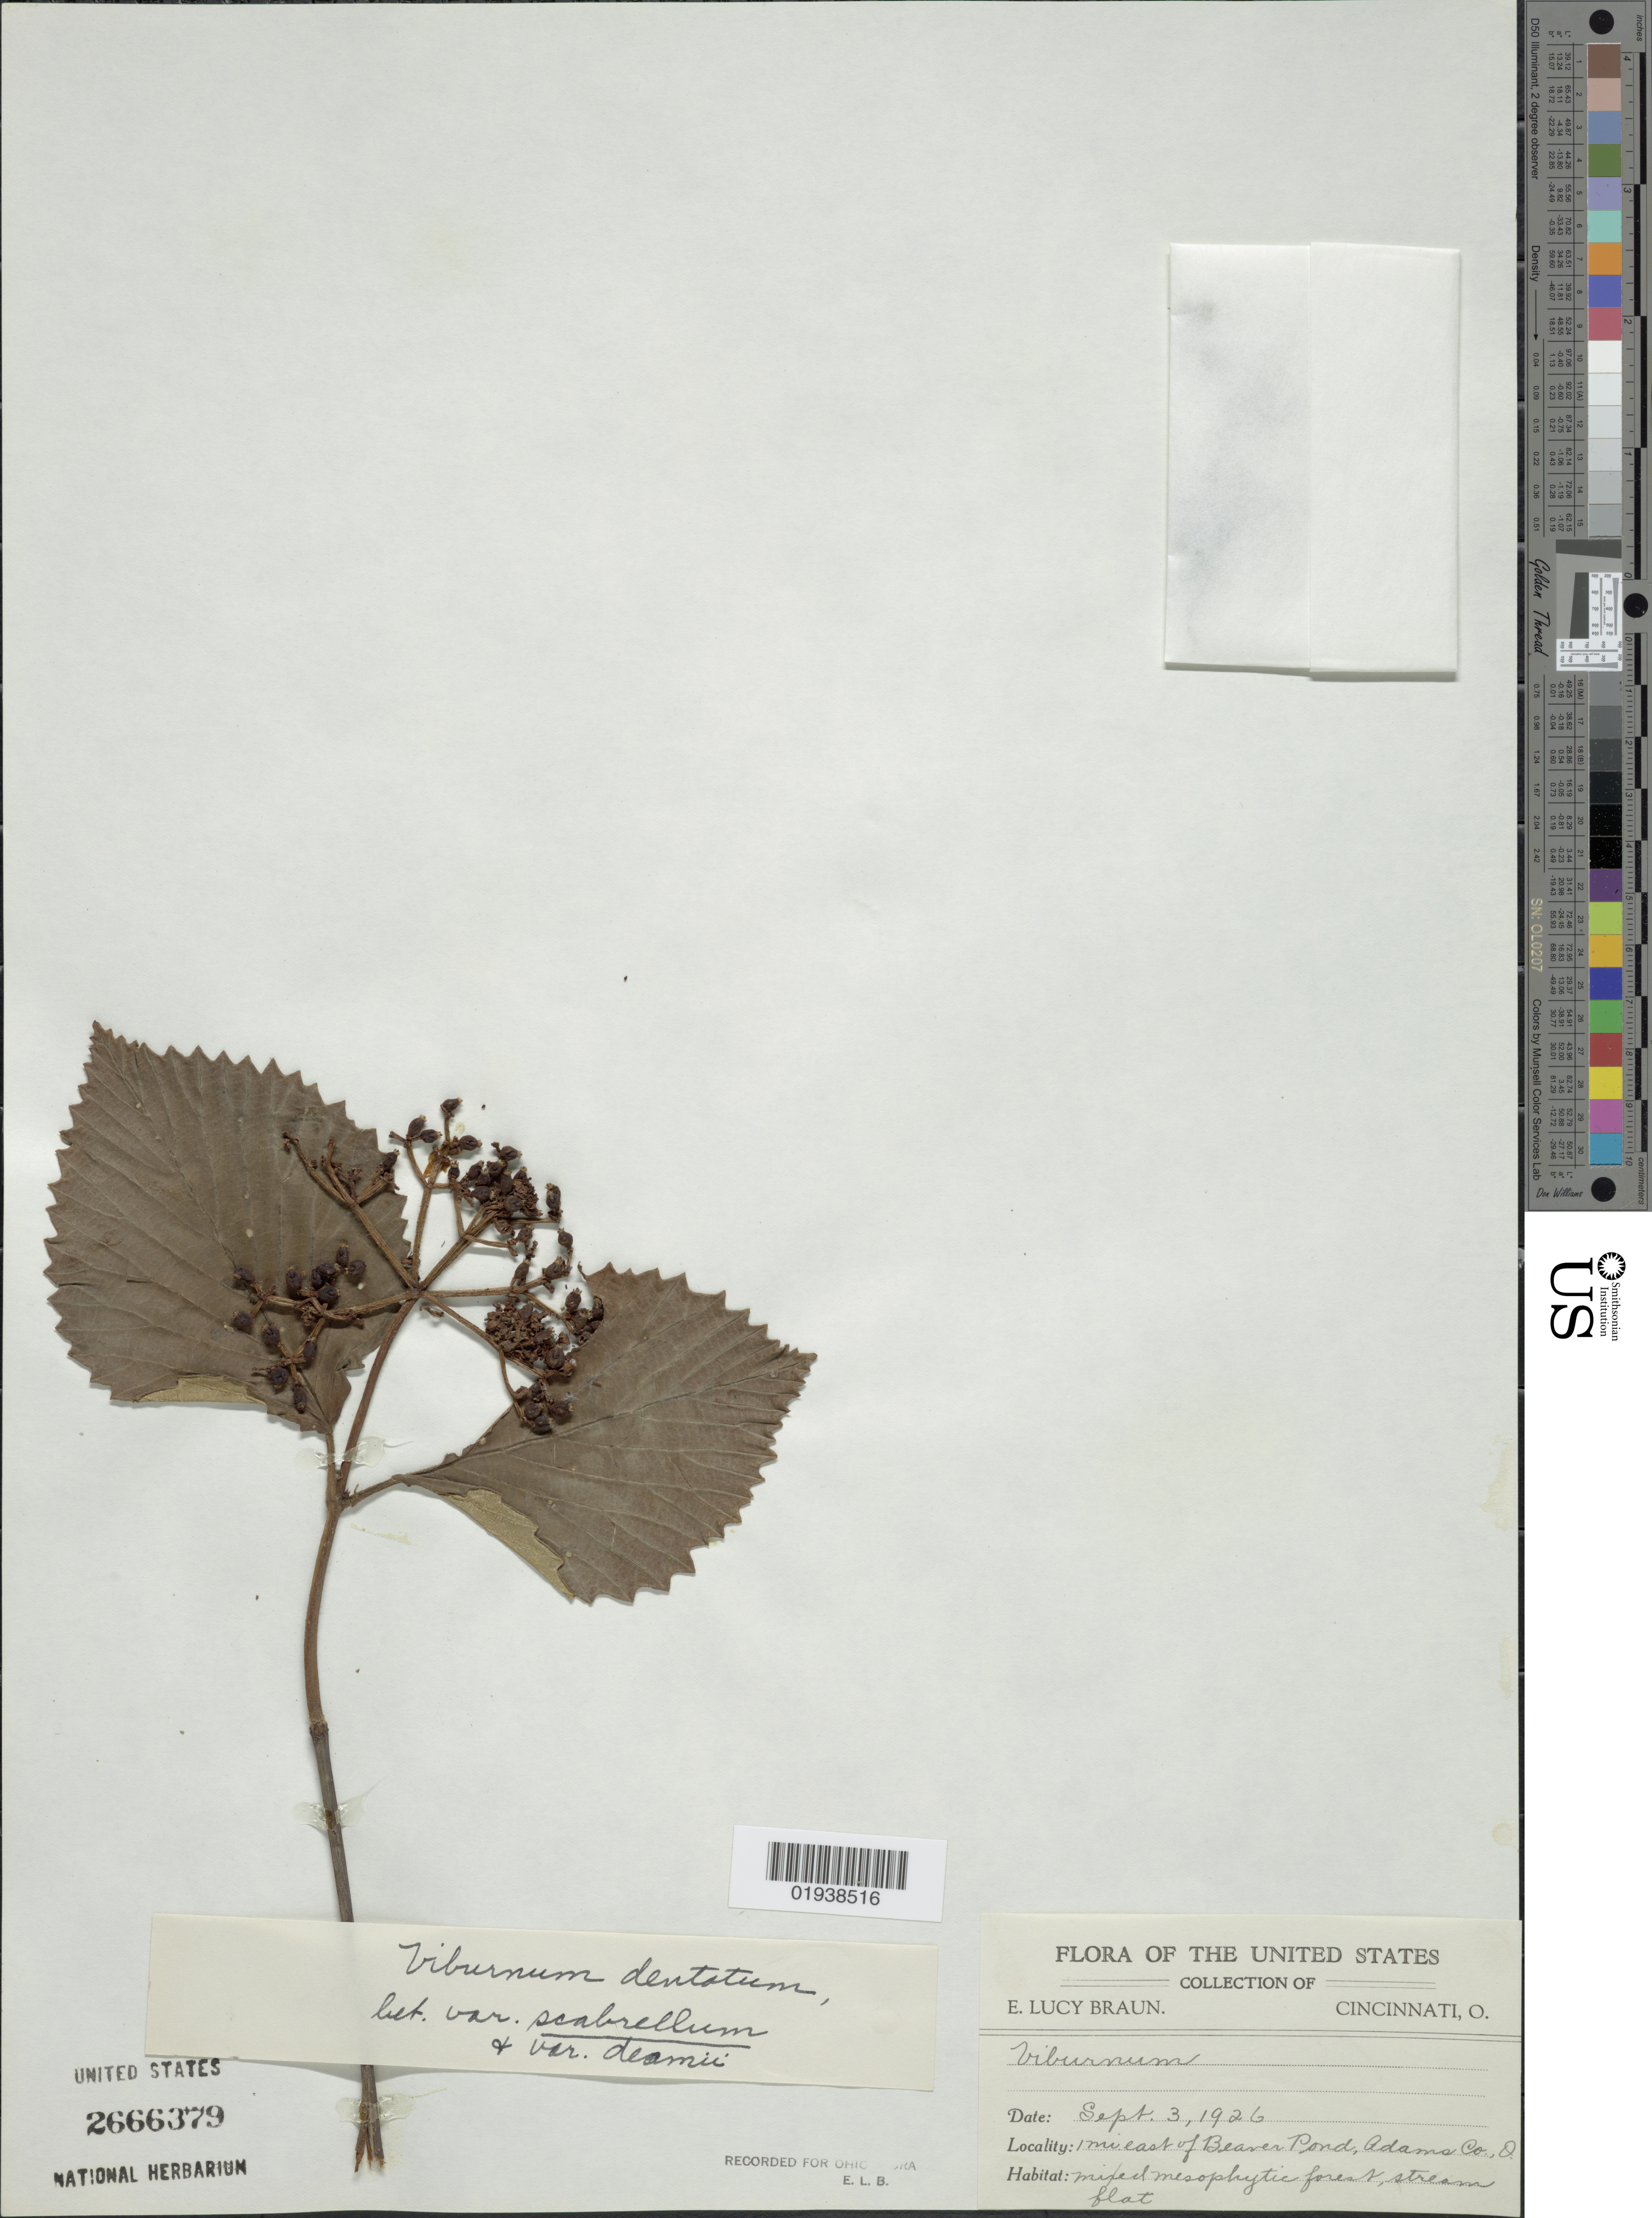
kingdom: Plantae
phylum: Tracheophyta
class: Magnoliopsida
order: Dipsacales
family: Viburnaceae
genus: Viburnum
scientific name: Viburnum dentatum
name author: L.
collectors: E. L. Braun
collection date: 1926-09-03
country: United States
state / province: Ohio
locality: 1 mi. east of Beaver Pond, Adams Co., O.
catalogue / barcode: US 2666379